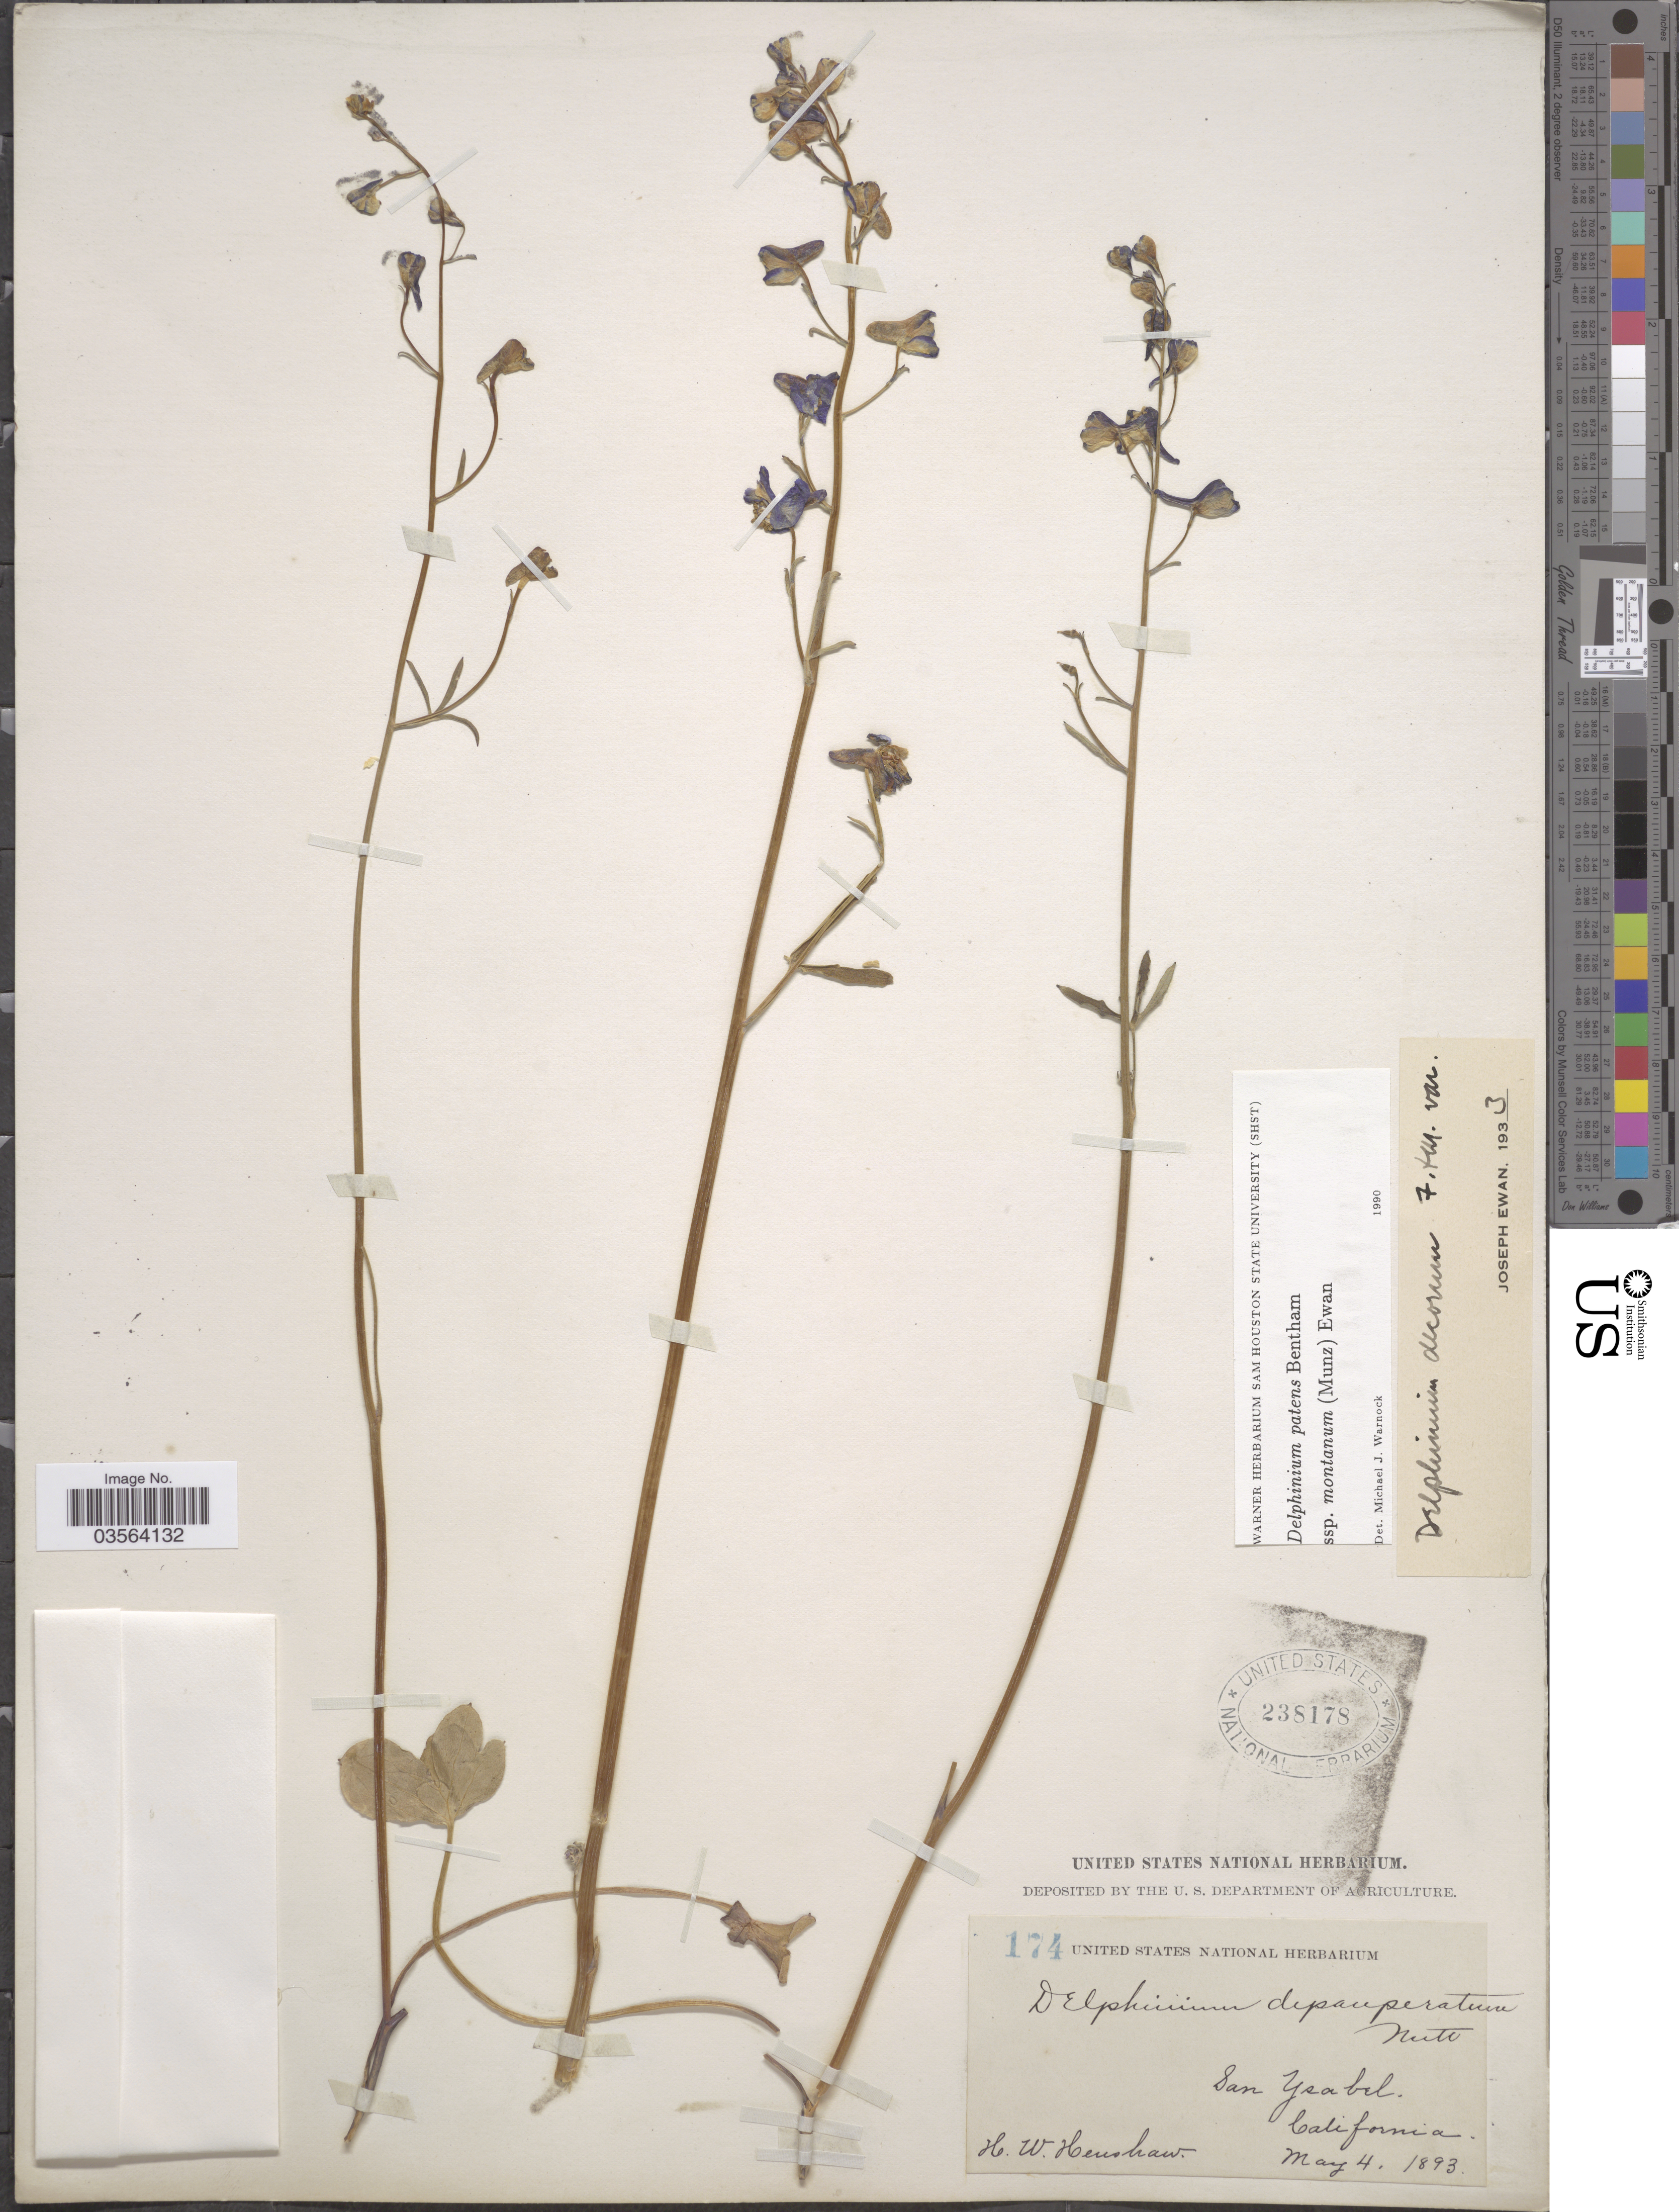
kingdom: Plantae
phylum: Tracheophyta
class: Magnoliopsida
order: Ranunculales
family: Ranunculaceae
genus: Delphinium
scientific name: Delphinium patens subsp. montanum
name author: (Munz) Ewan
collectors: H. Henshaw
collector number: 174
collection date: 1893-05-04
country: United States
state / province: California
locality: San Ysabel.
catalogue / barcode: US 238178